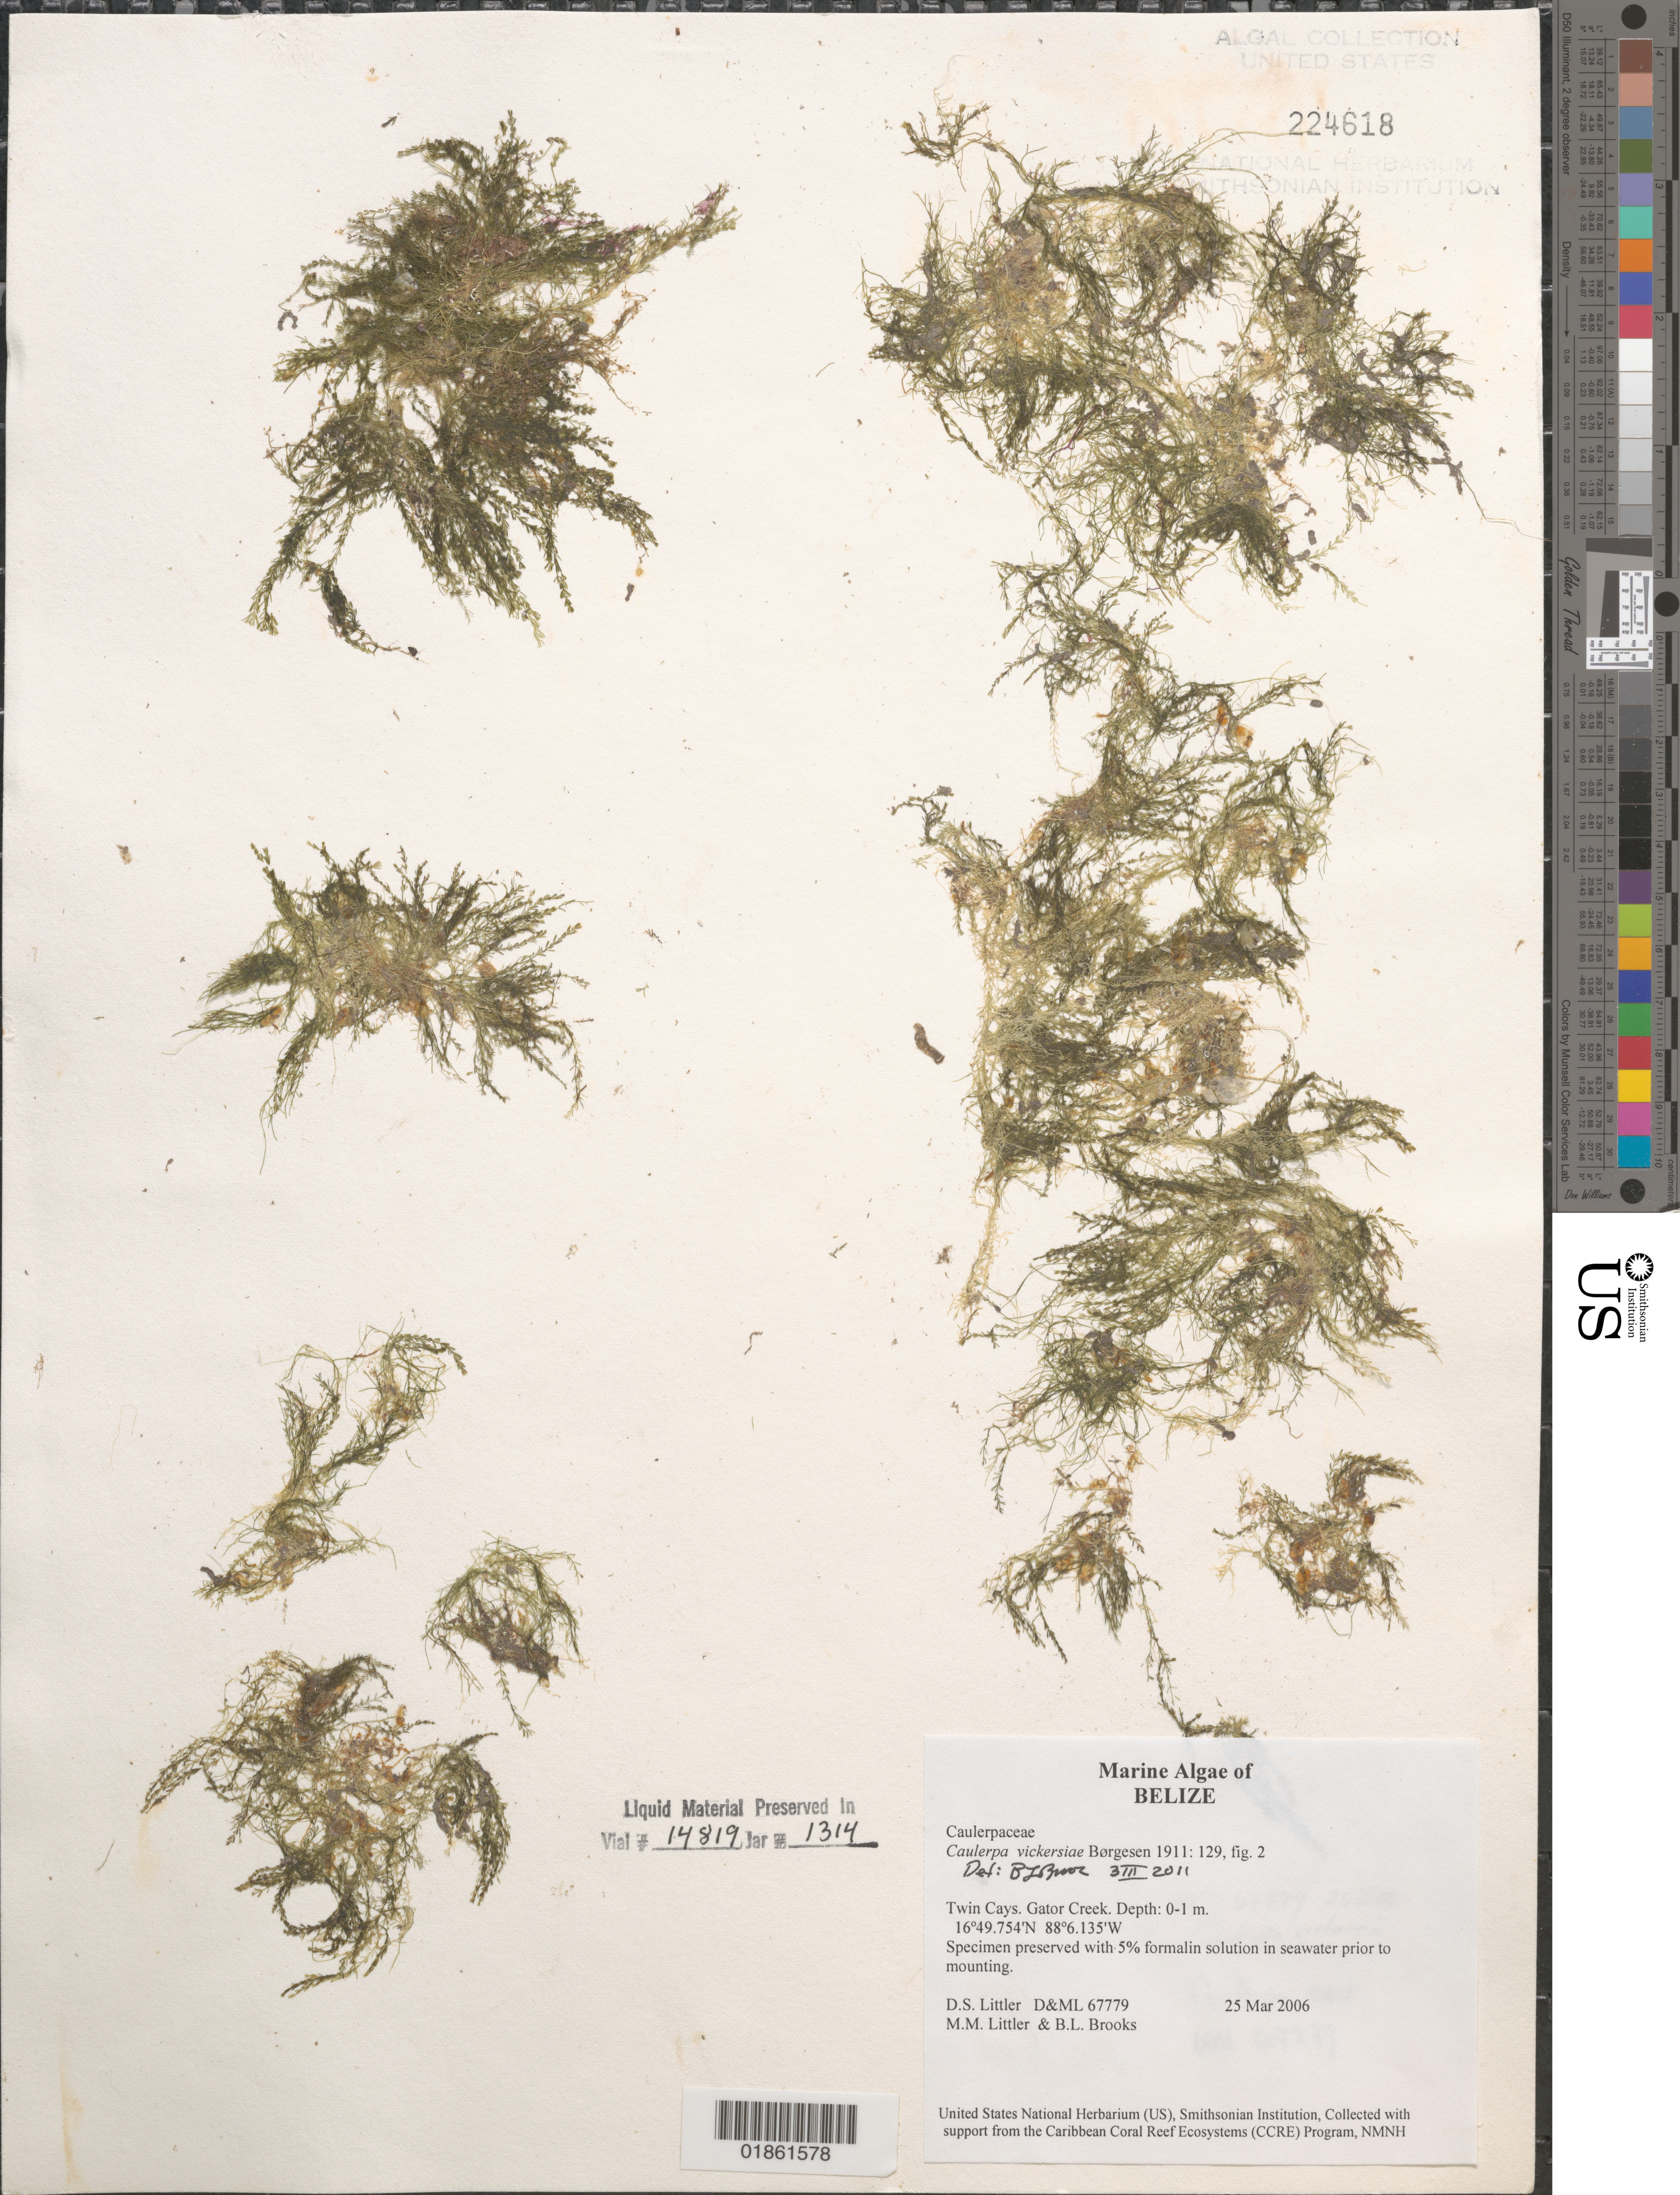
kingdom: Plantae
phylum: Chlorophyta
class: Ulvophyceae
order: Bryopsidales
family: Caulerpaceae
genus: Caulerpa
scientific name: Caulerpa ambigua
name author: Okamura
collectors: M. M. Littler, D. S. Littler & B. Brooks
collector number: D&ML 67779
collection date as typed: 25 Mar 2006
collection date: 2006-03-25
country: Belize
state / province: Stann Creek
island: Twin Cays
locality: Grouper Gardens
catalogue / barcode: US 224618